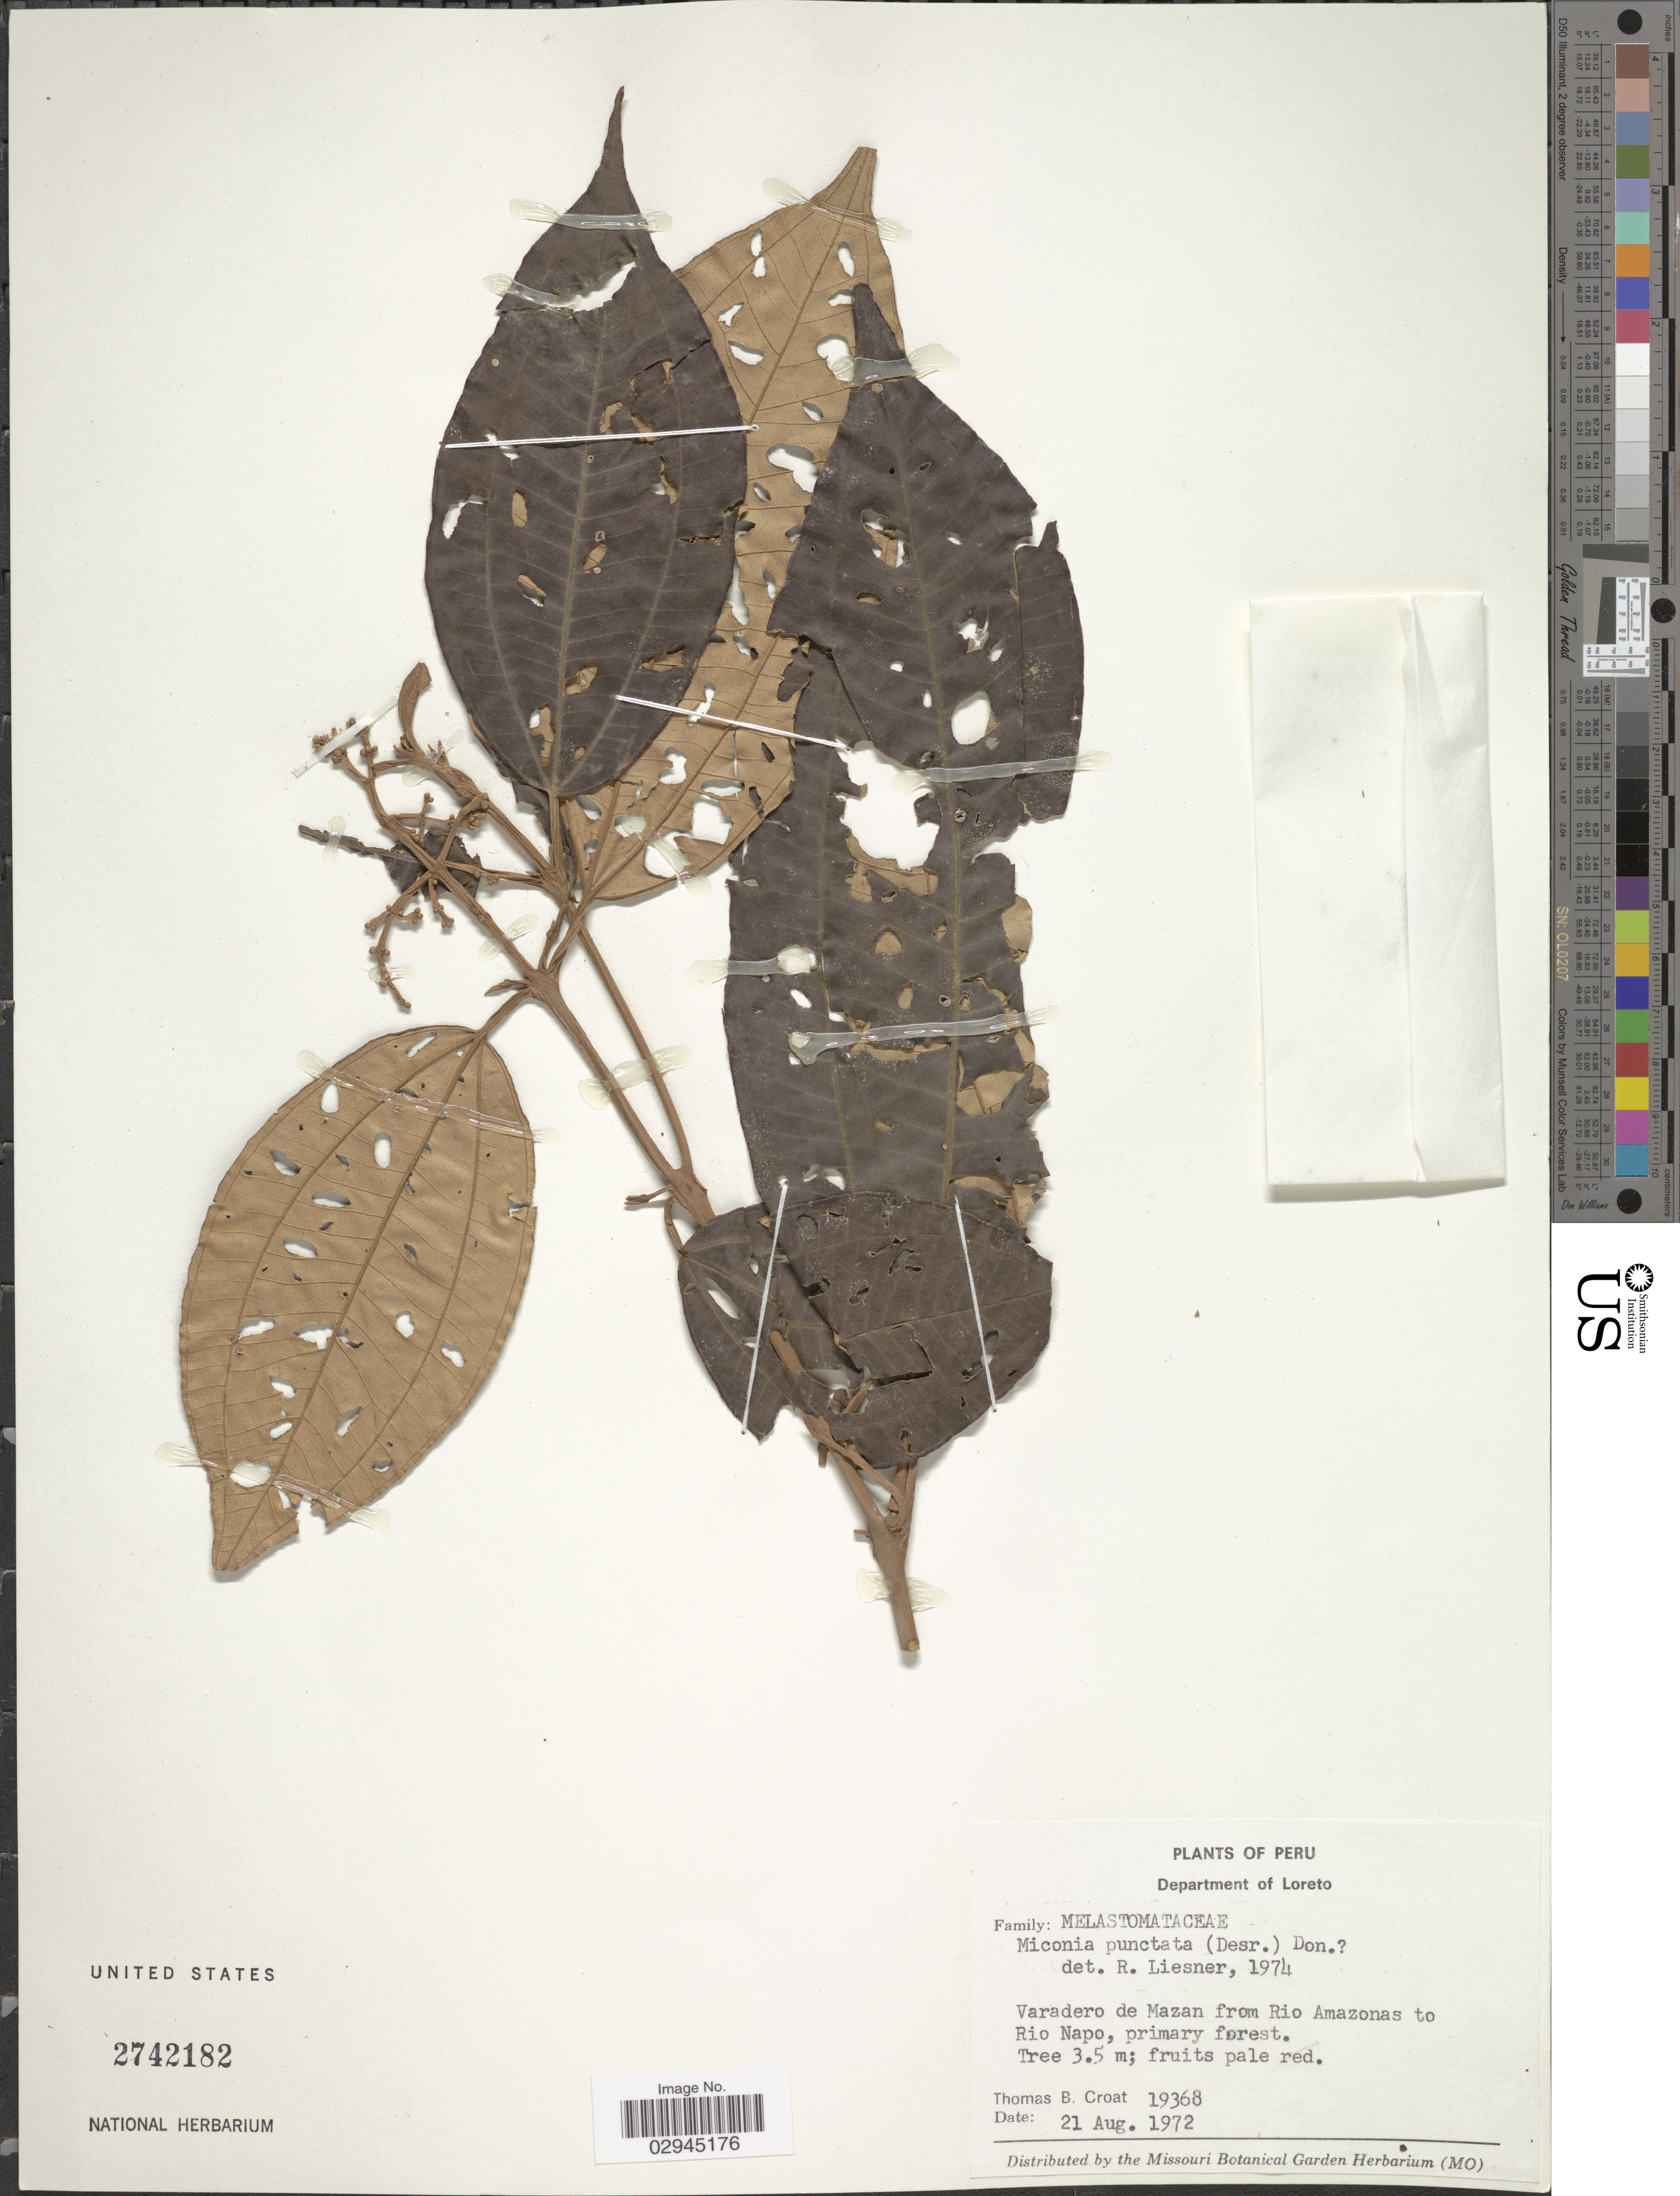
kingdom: Plantae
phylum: Tracheophyta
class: Magnoliopsida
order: Myrtales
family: Melastomataceae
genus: Miconia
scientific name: Miconia sp.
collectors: T. B. Croat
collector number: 19368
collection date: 1972-08-21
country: Peru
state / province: Loreto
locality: Verardero de Mazan from Rio Amazonas to Rio Napo, primary forest.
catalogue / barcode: US 2742182